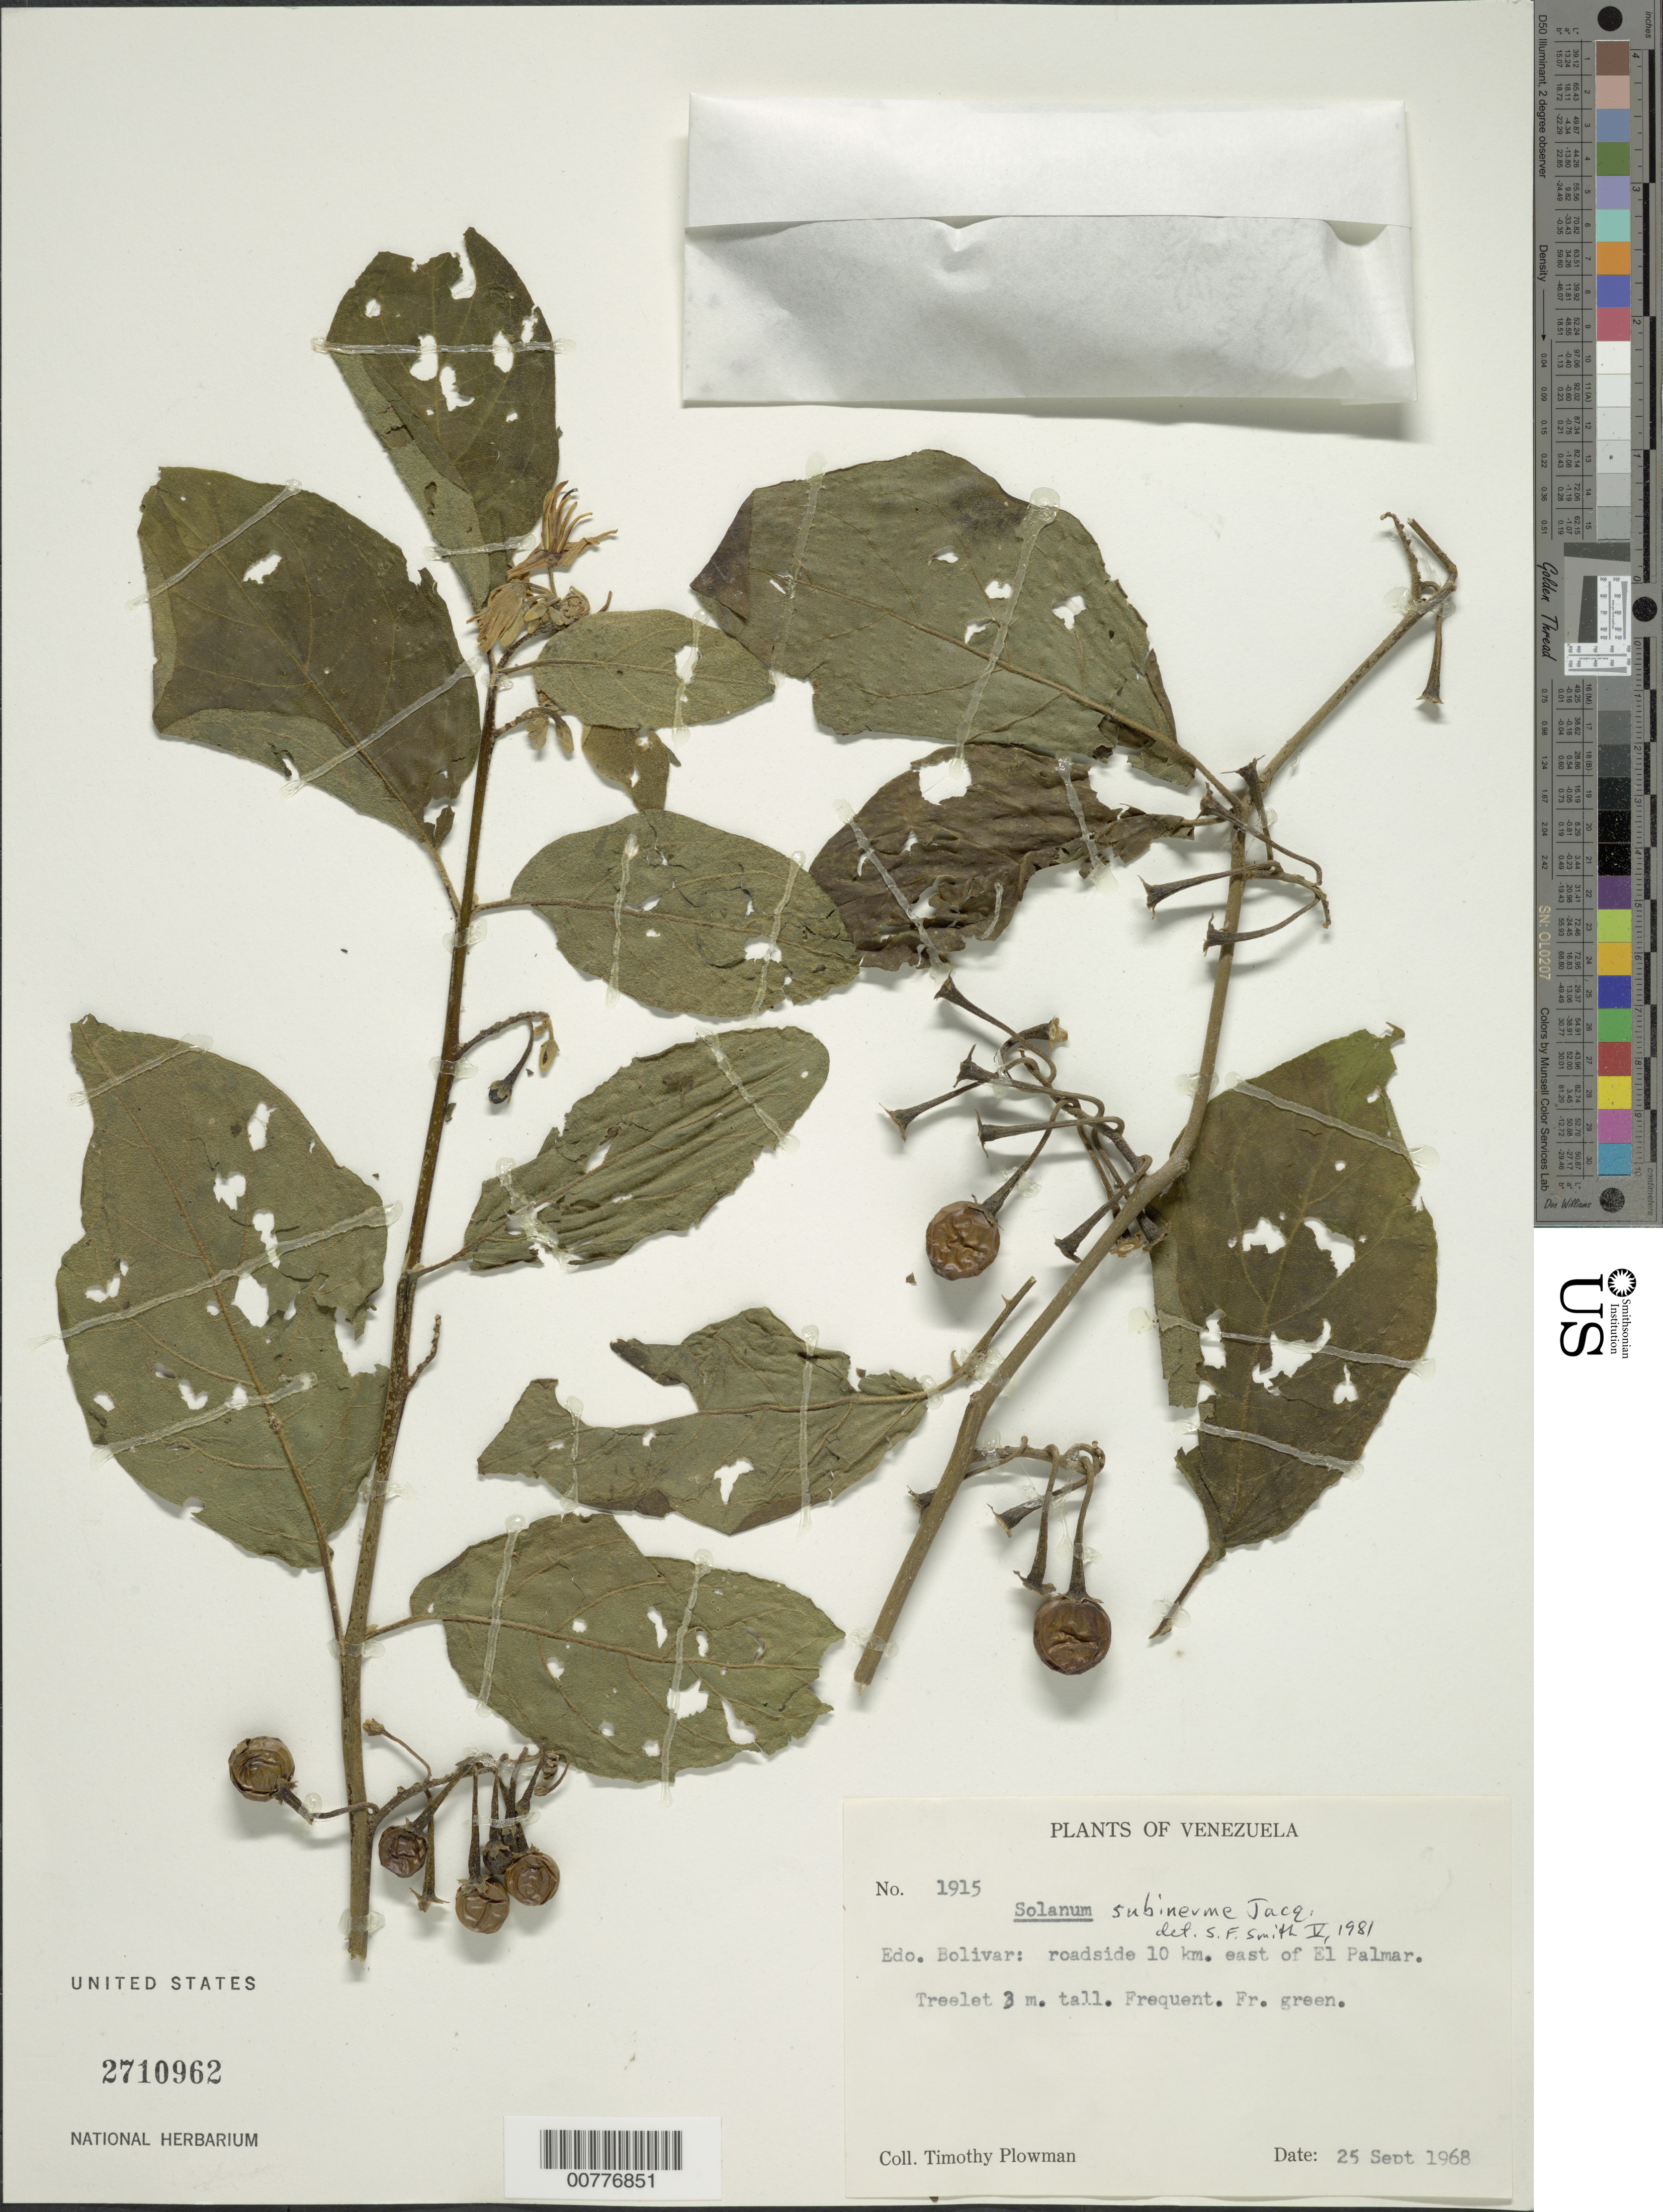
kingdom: Plantae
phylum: Tracheophyta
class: Magnoliopsida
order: Solanales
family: Solanaceae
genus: Solanum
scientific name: Solanum subinerme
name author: Jacq.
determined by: Smith, Stephen F., (US), NMNH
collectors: T. Plowman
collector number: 1915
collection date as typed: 9 Sep 1968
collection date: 1968-09-09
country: Venezuela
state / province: Bolívar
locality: El Palmar, 10 km E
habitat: Roadside. Frequent.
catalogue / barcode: US 2710962